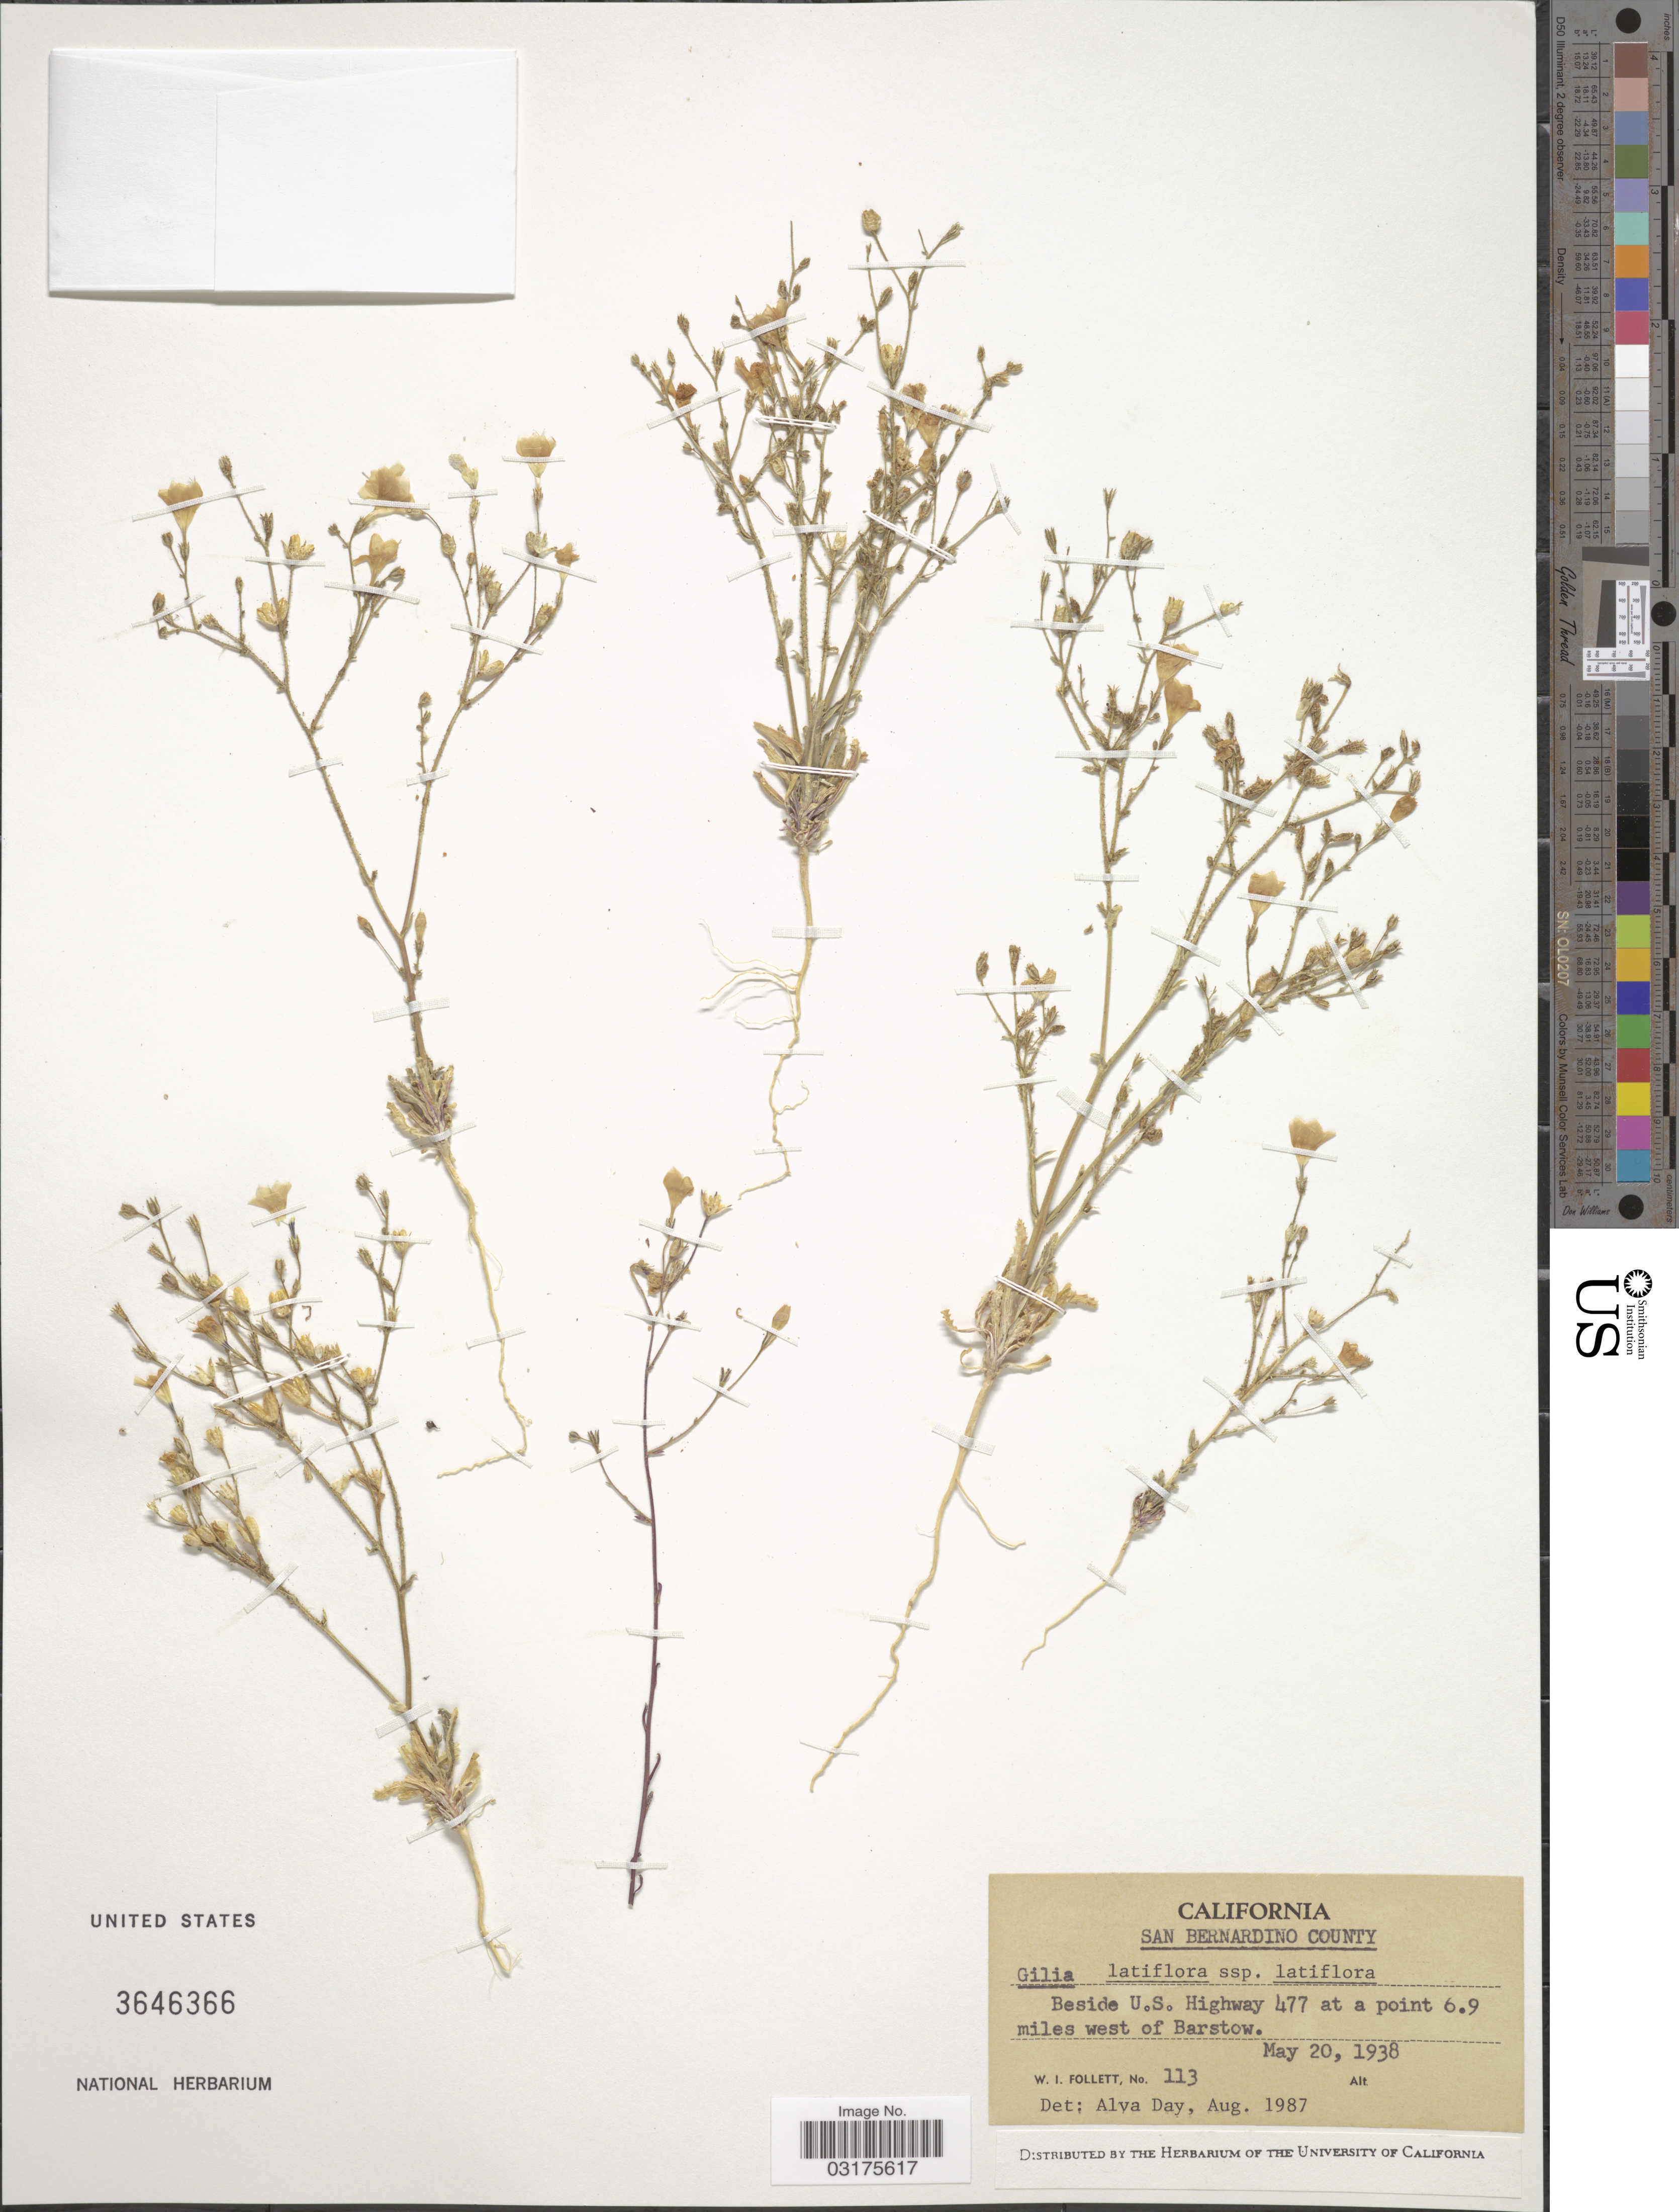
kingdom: Plantae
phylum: Tracheophyta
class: Magnoliopsida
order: Ericales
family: Polemoniaceae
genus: Gilia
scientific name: Gilia latiflora subsp. latiflora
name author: (A. Gray) A. Gray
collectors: W. Follett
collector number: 113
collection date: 1938-05-20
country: United States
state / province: California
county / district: San Bernardino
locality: San Bernardino County, Beside U.S. Highway 477 at a point 6.9 miles west of Barstow.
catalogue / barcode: US 3646366